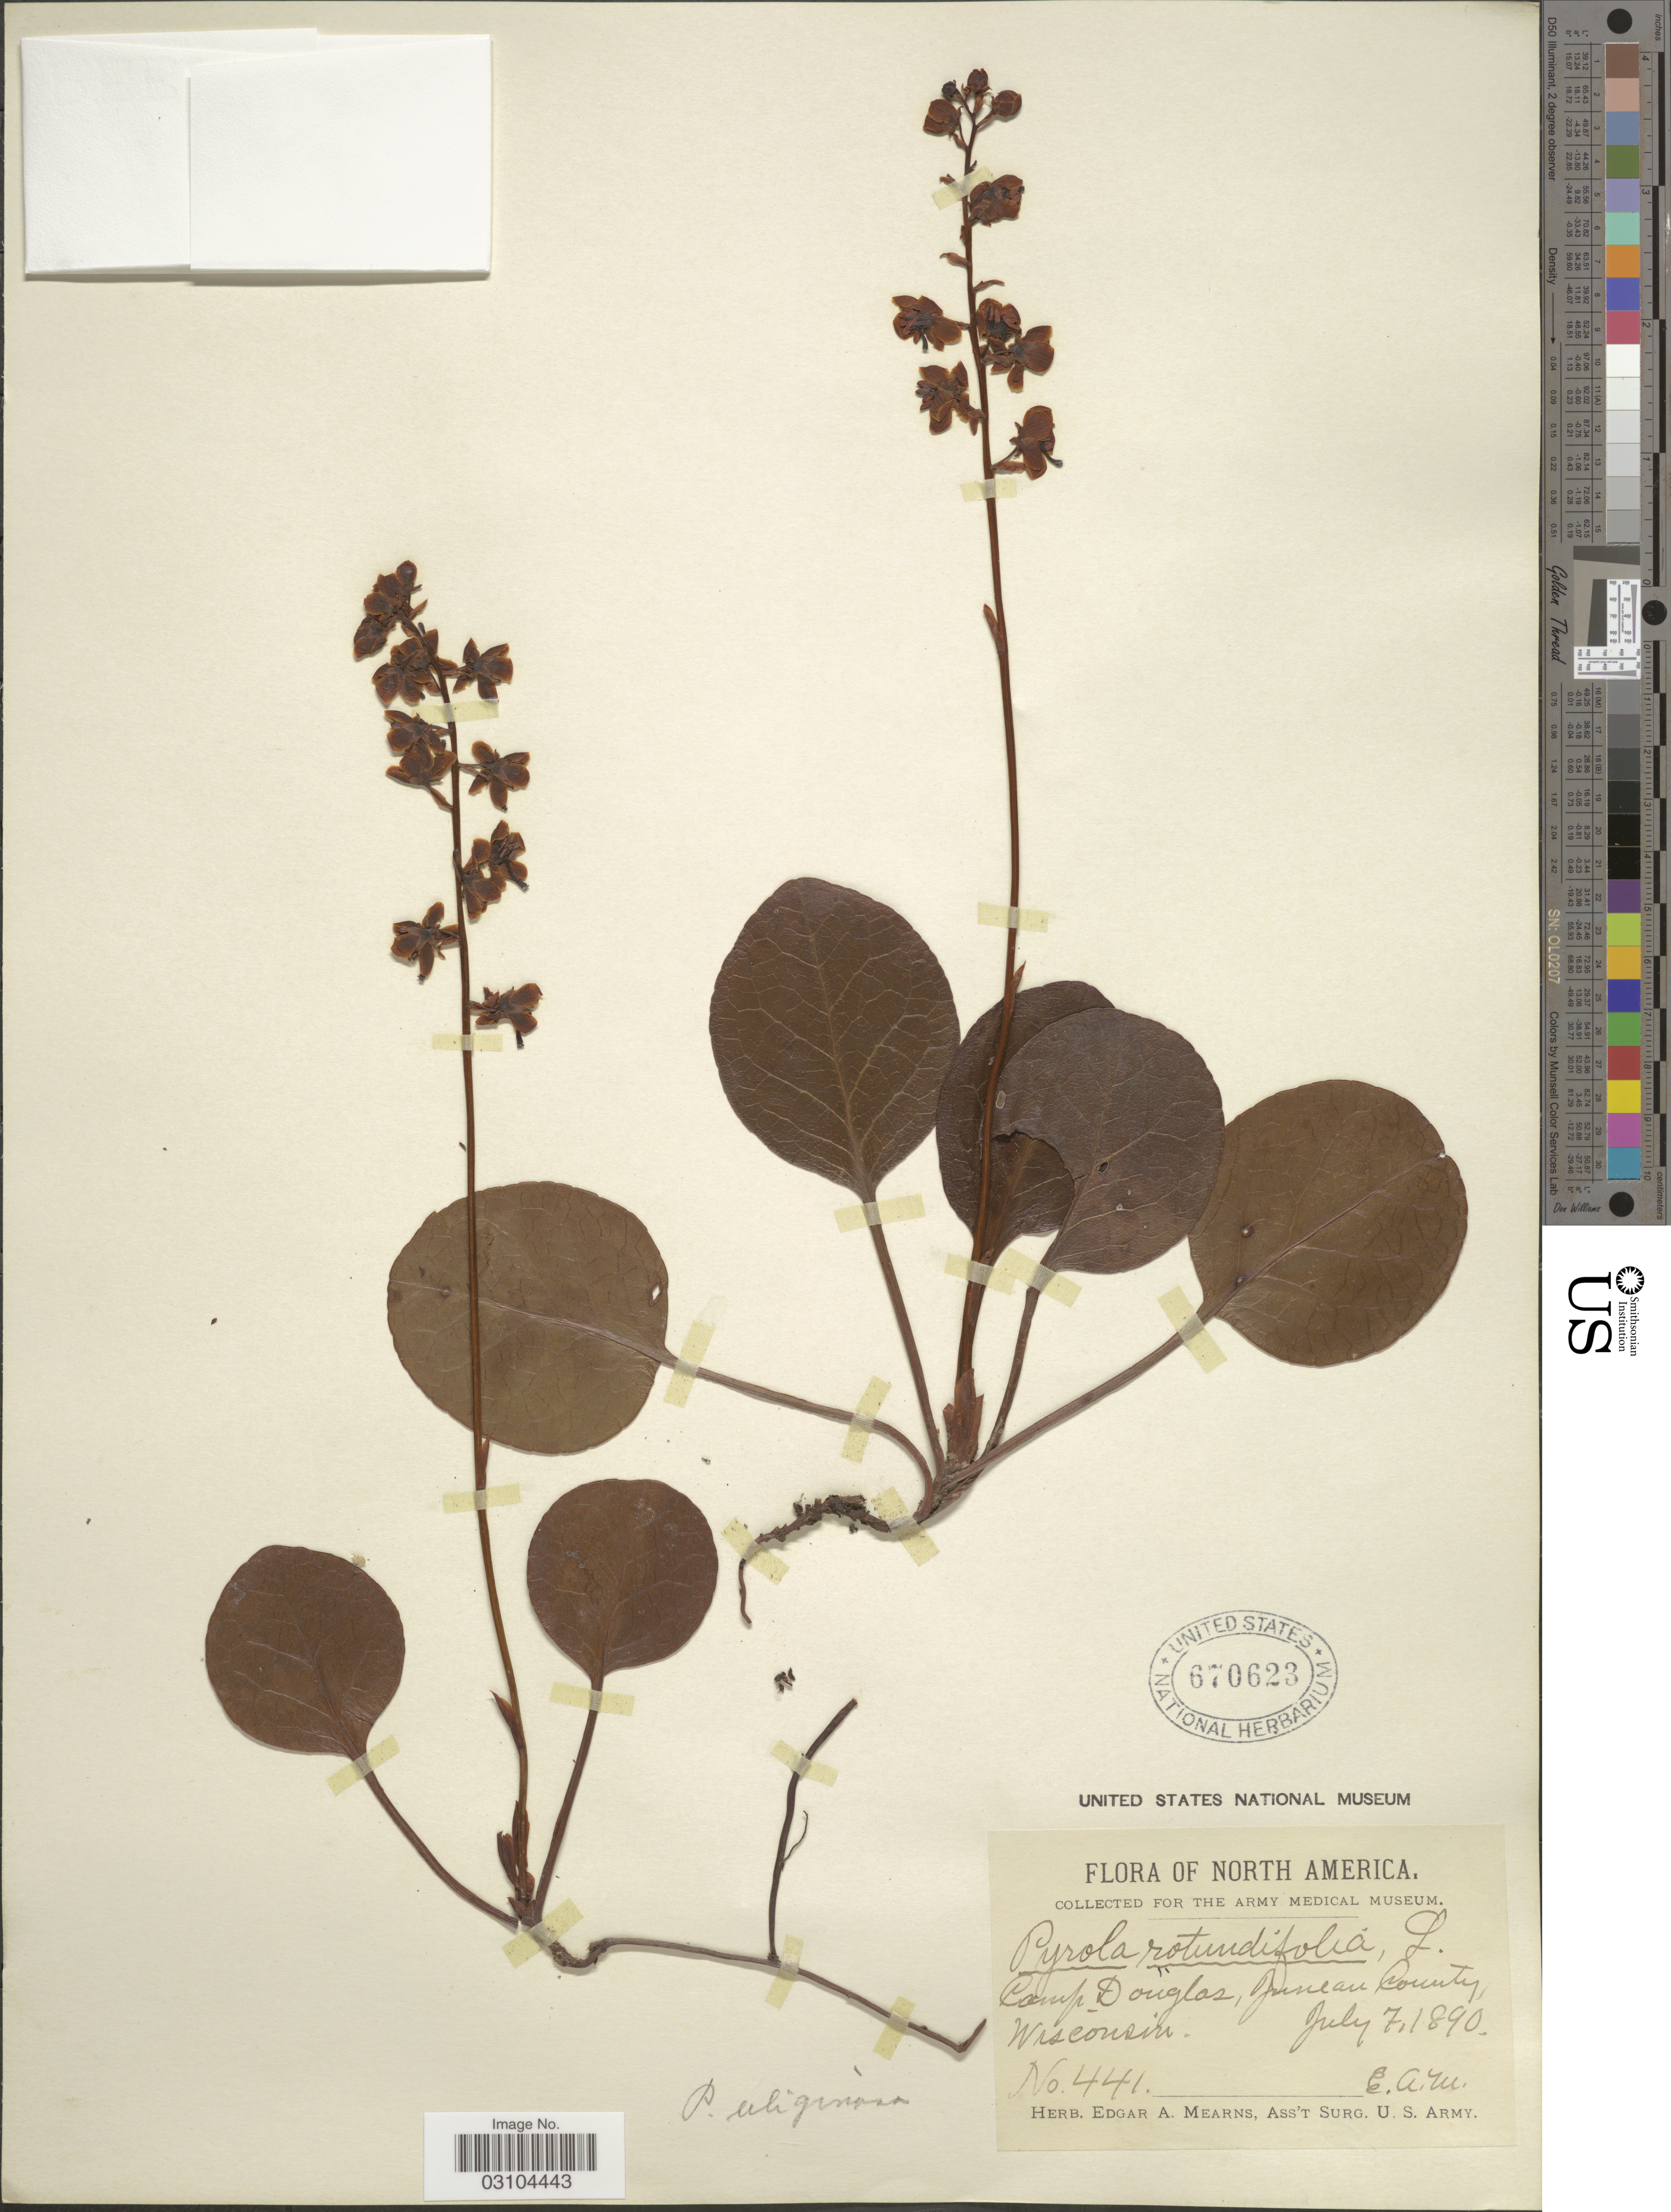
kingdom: Plantae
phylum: Tracheophyta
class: Magnoliopsida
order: Ericales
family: Ericaceae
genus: Pyrola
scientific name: Pyrola uliginosa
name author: Torr. & A. Gray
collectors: E. A. Mearns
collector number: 441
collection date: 1890-07-07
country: United States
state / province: Wisconsin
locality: Camp Douglas, Juneau County.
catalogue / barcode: US 670623